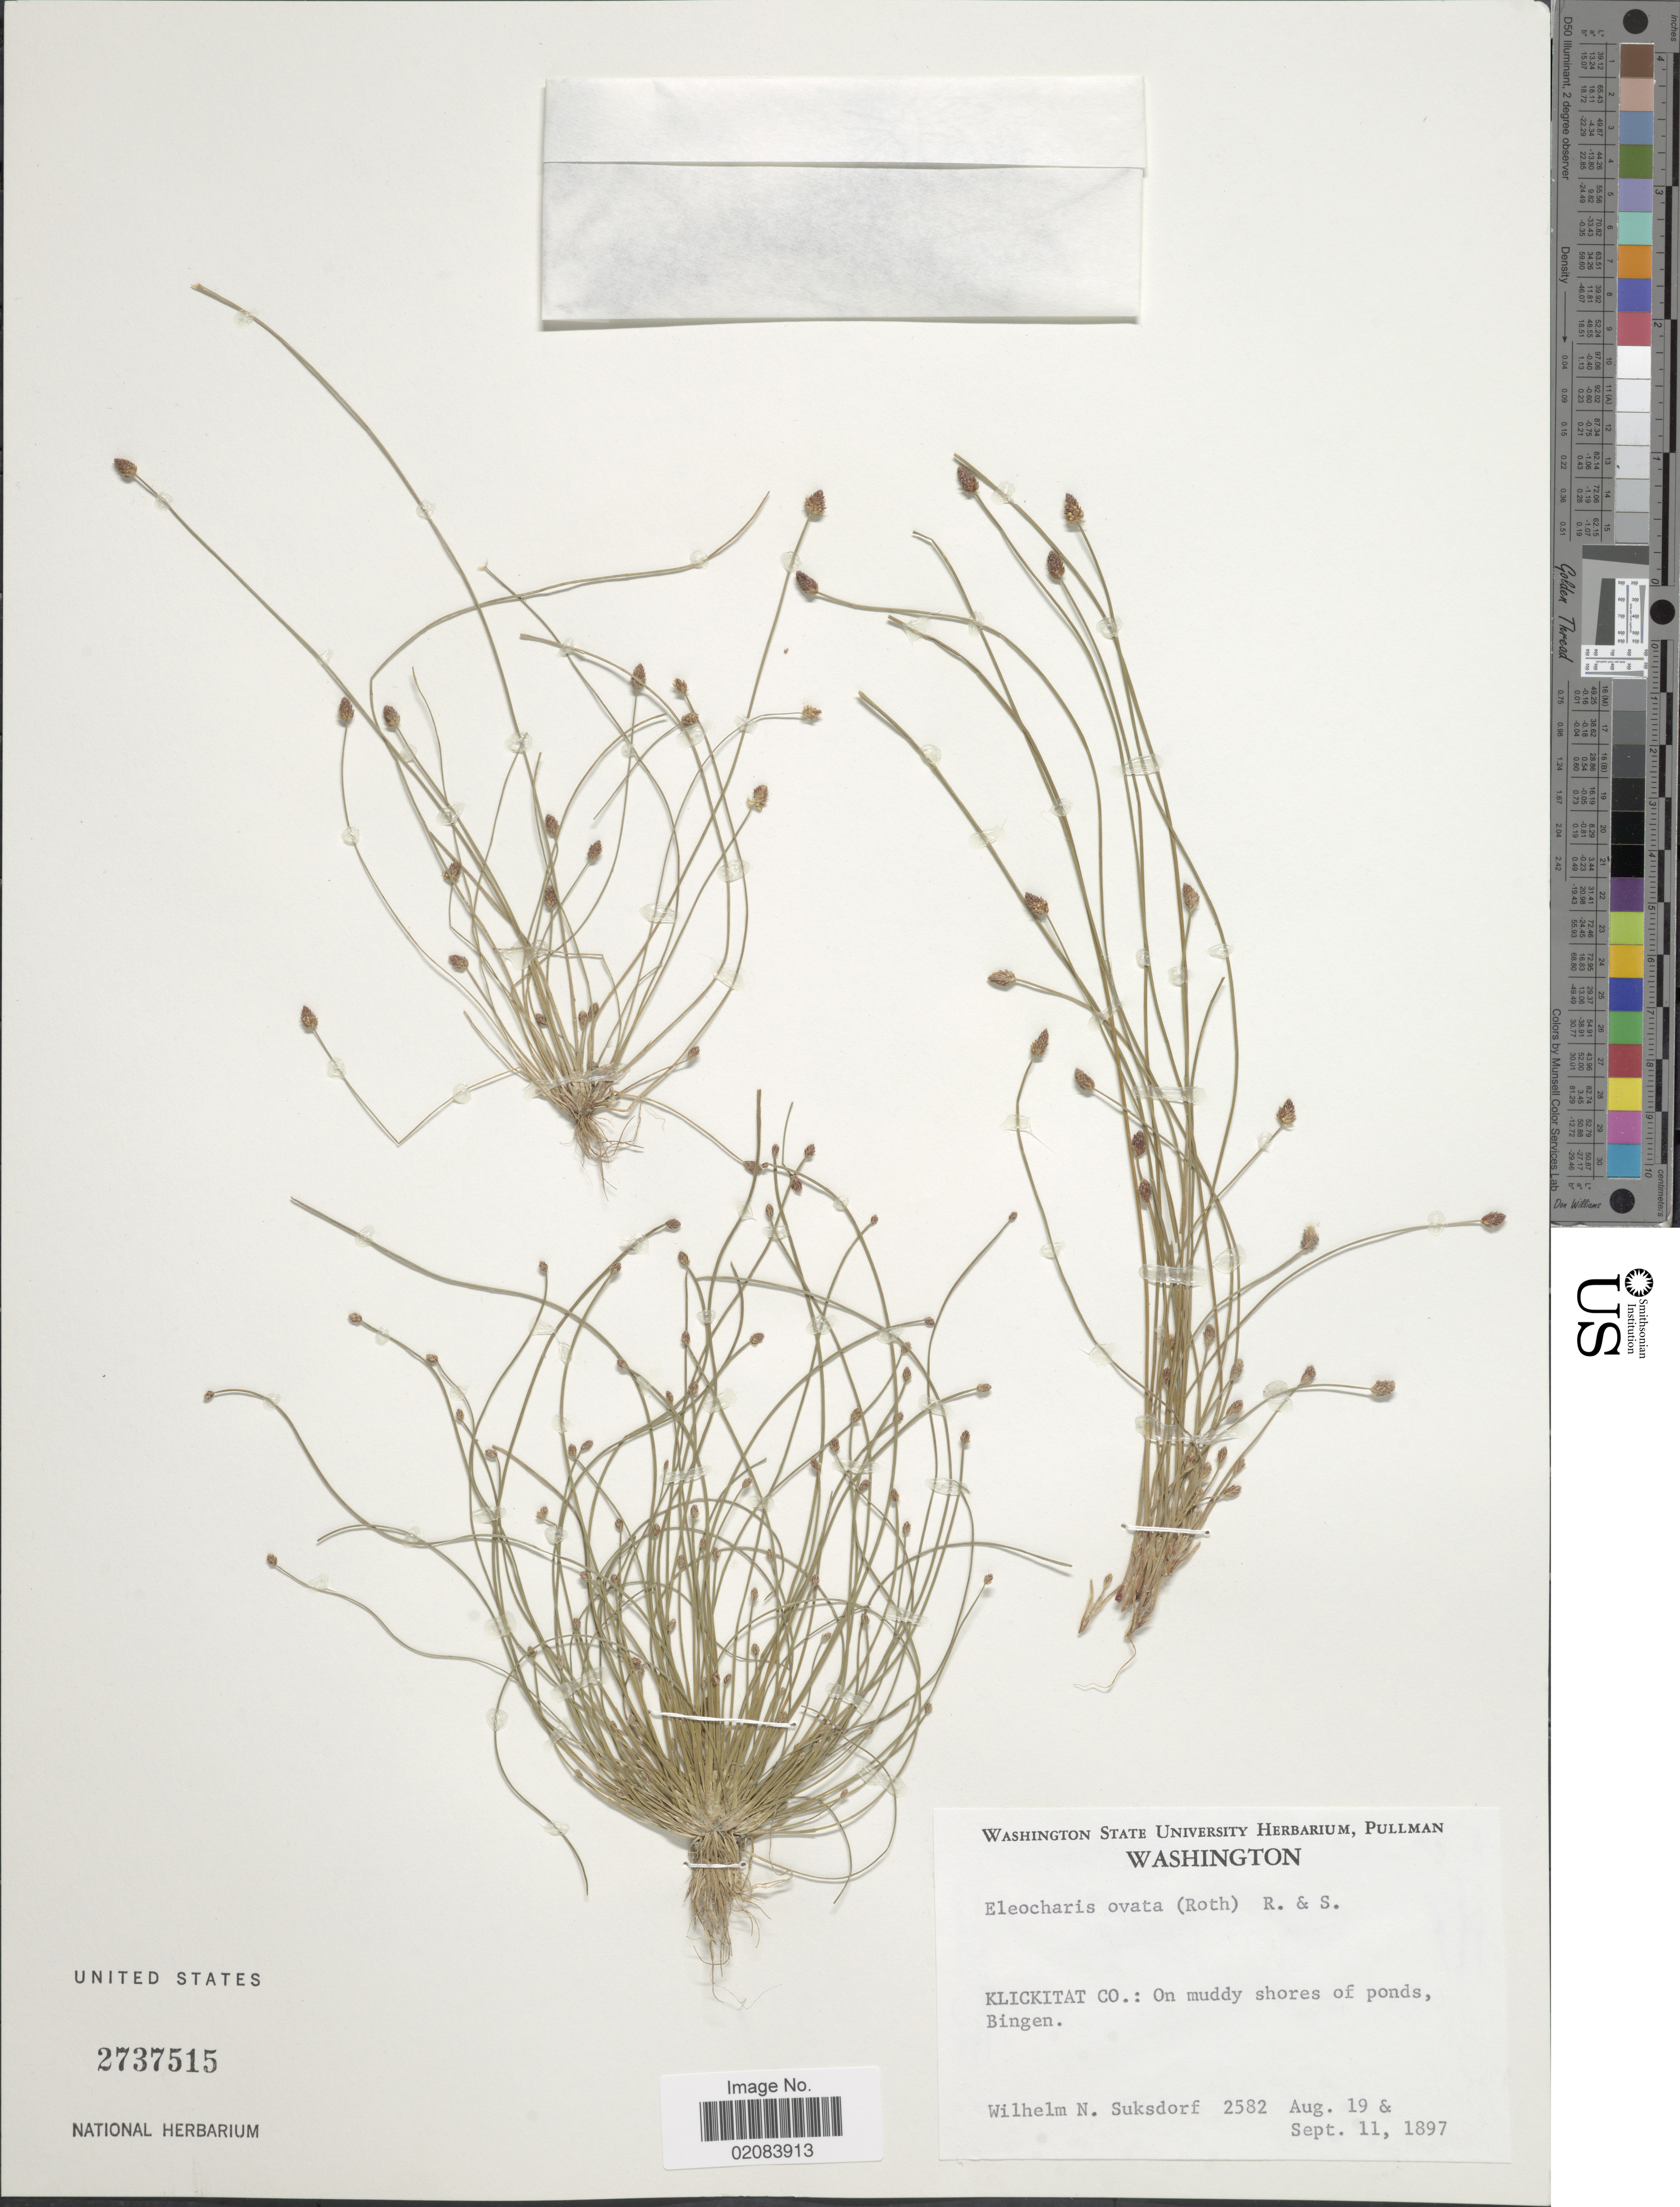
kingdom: Plantae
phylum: Tracheophyta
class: Liliopsida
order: Poales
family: Cyperaceae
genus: Eleocharis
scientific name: Eleocharis ovata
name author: (Roth) Roem. & Schult.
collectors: W. N. Suksdorf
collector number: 2582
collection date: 1897-08-19/1897-09-11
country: United States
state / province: Washington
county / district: Klickitat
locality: Klickitat Co.: Bingen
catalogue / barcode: US 2737515